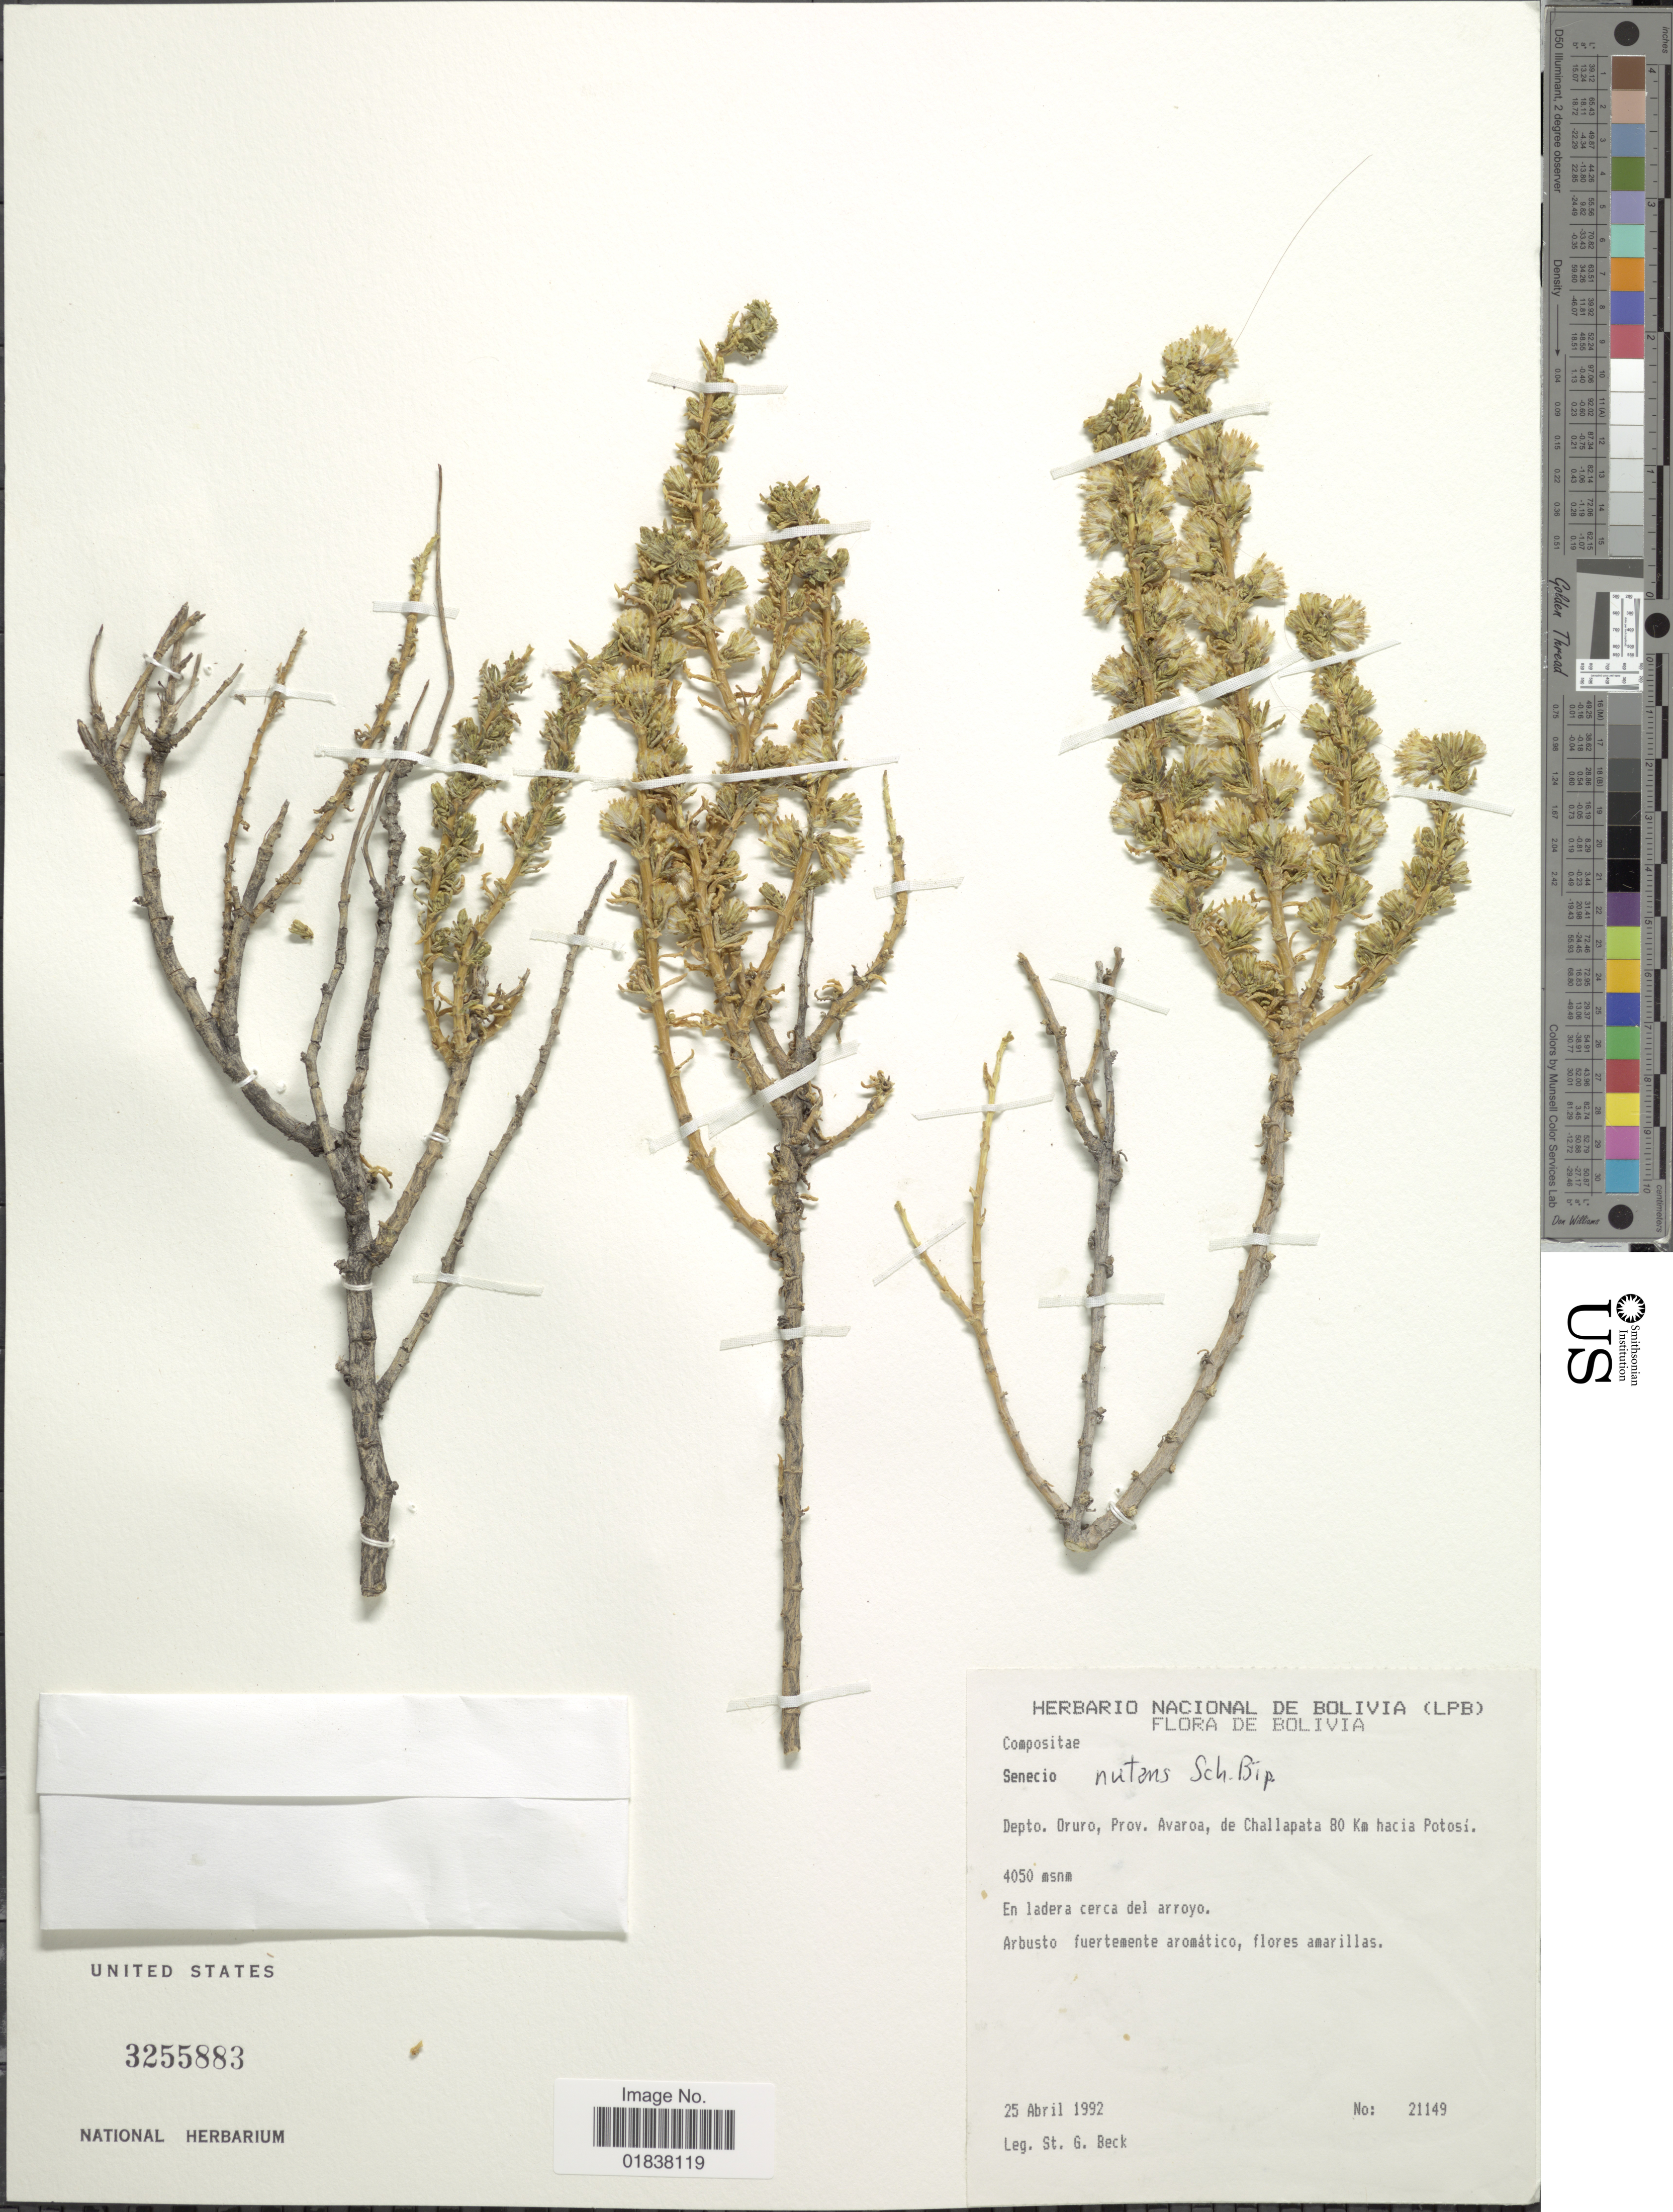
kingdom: Plantae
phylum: Tracheophyta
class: Magnoliopsida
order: Asterales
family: Asteraceae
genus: Senecio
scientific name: Senecio nutans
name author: Sch. Bip.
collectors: S. G. Beck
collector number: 21149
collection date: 1992-04-25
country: Bolivia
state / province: Oruro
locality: Prov. Avaroa, de Challapata 80 km hacia Potosi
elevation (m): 4050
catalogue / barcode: US 3255883